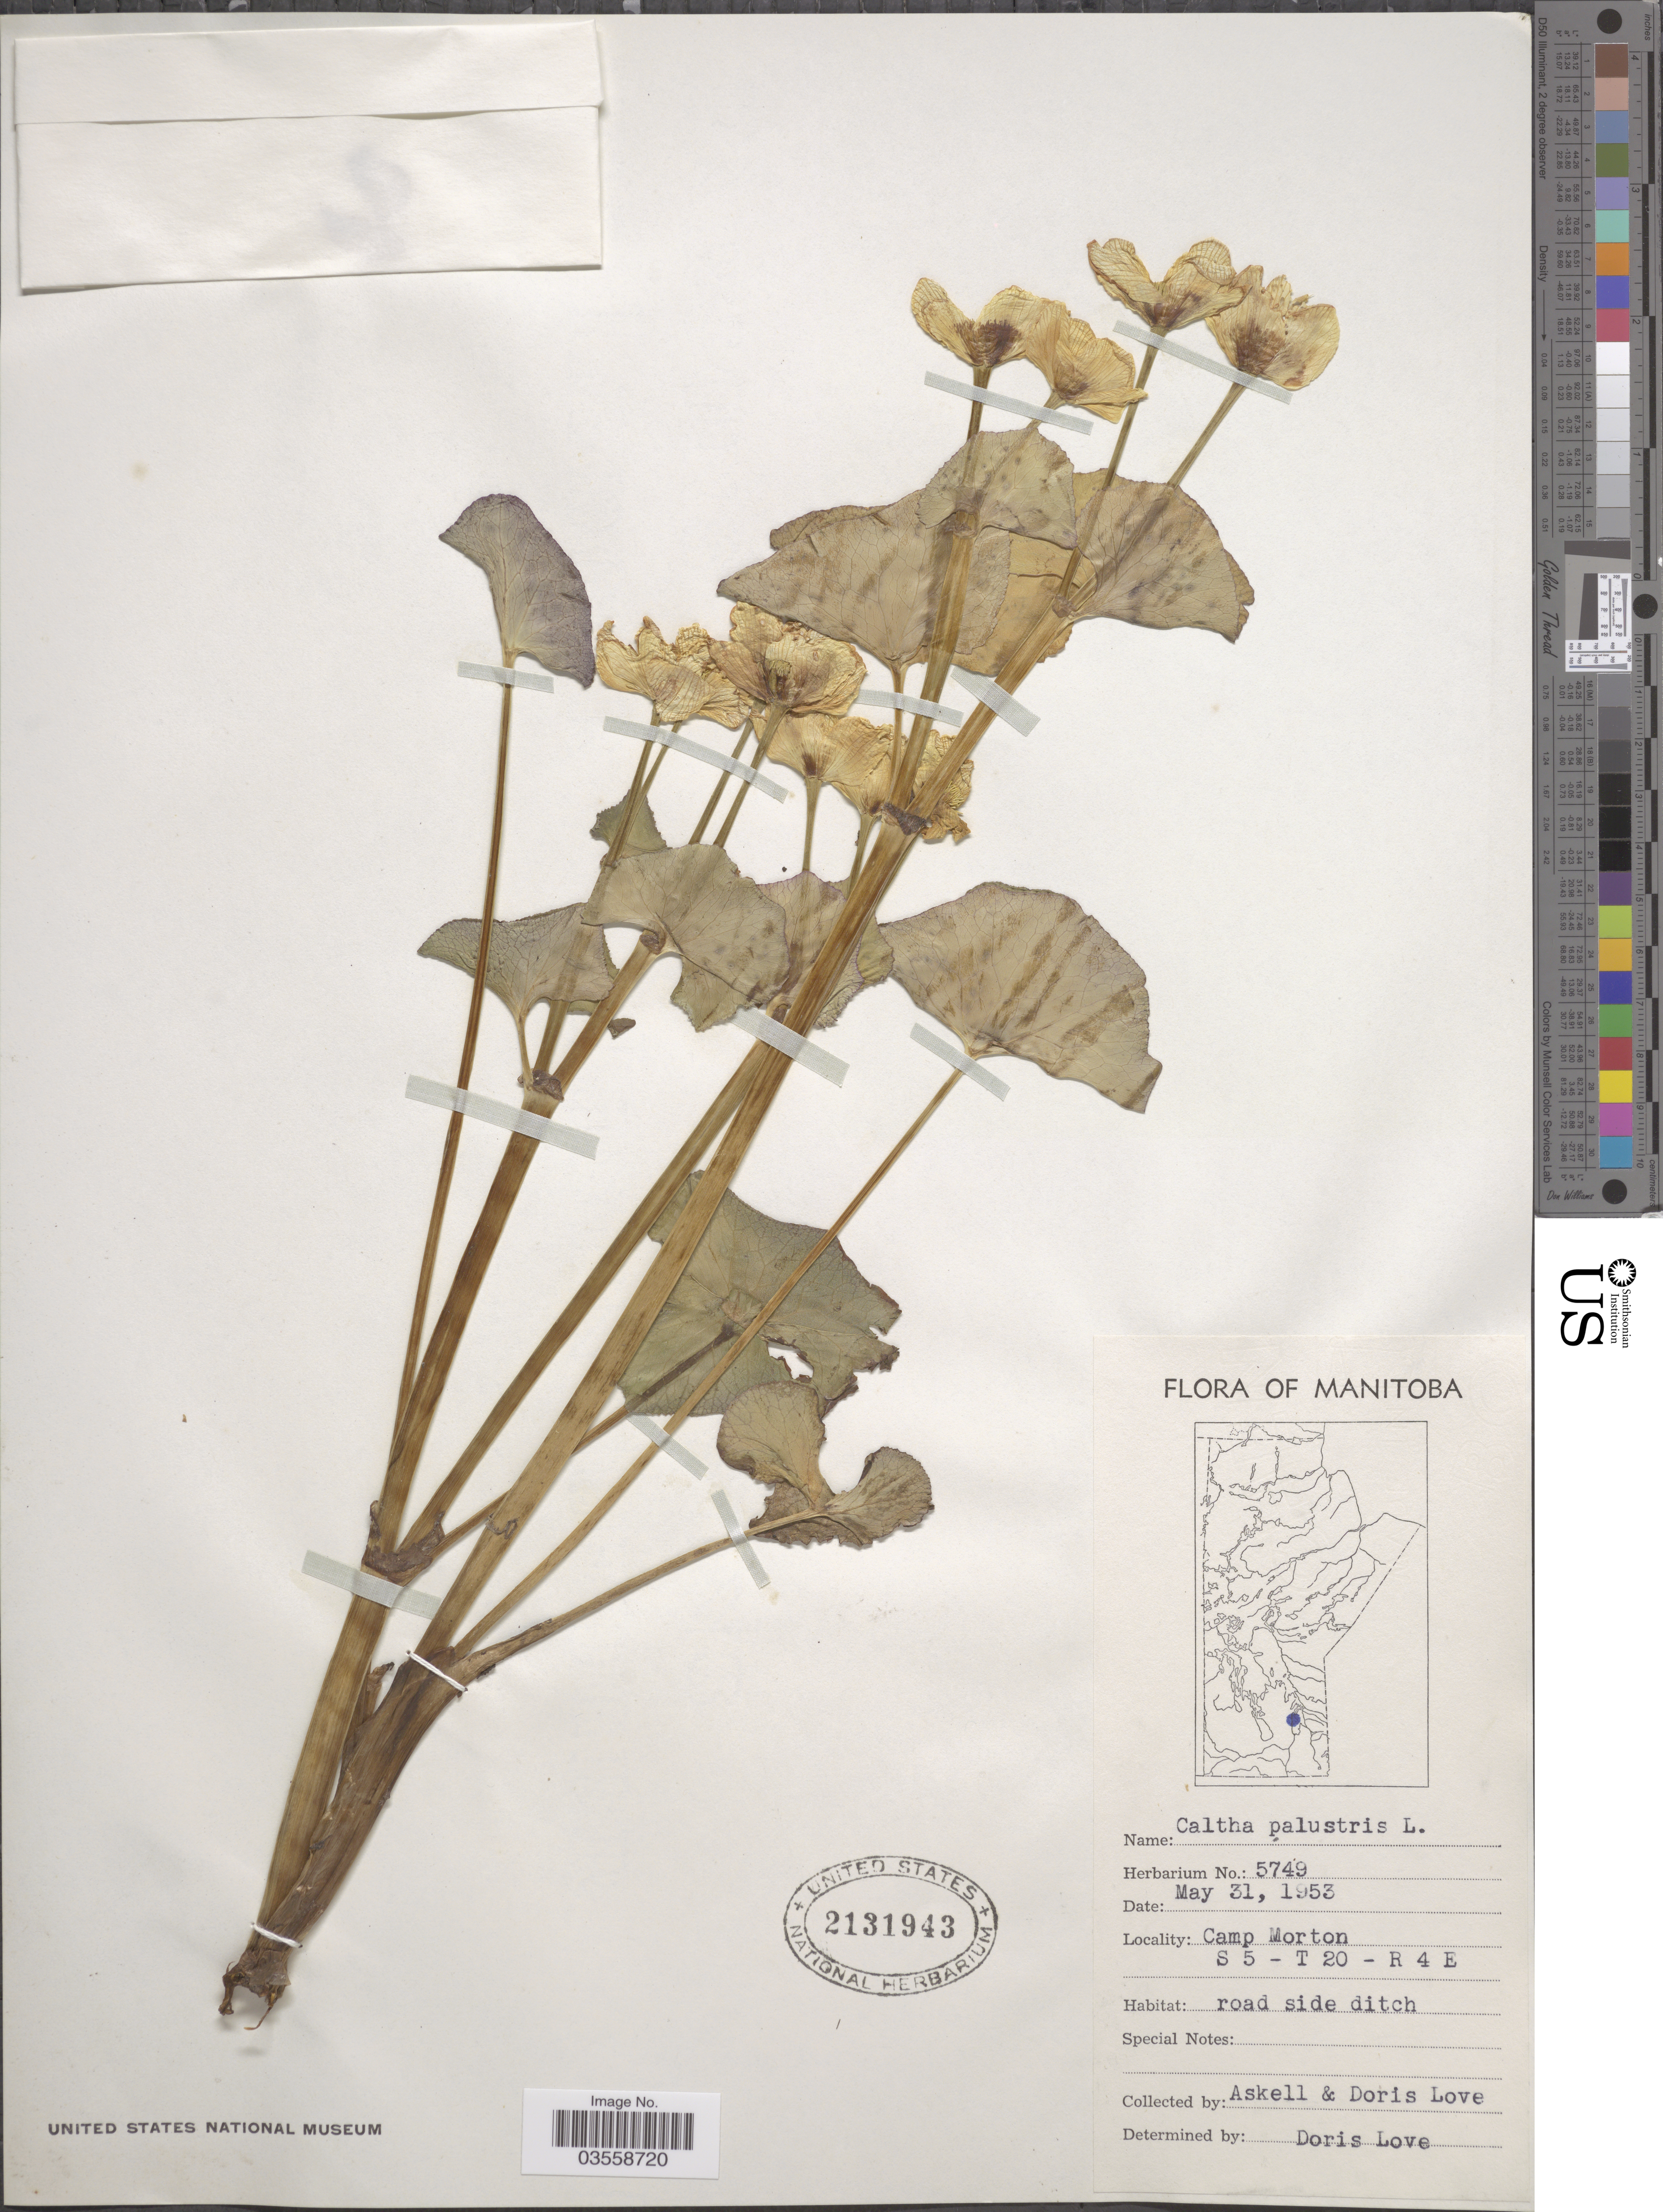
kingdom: Plantae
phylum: Tracheophyta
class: Magnoliopsida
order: Ranunculales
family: Ranunculaceae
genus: Caltha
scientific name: Caltha palustris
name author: L.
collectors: Á. Löve & D. Löve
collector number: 5749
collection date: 1953-05-31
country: Canada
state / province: Manitoba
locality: Camp Morton S 5 - T 20 - R 4 E.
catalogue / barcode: US 2131943